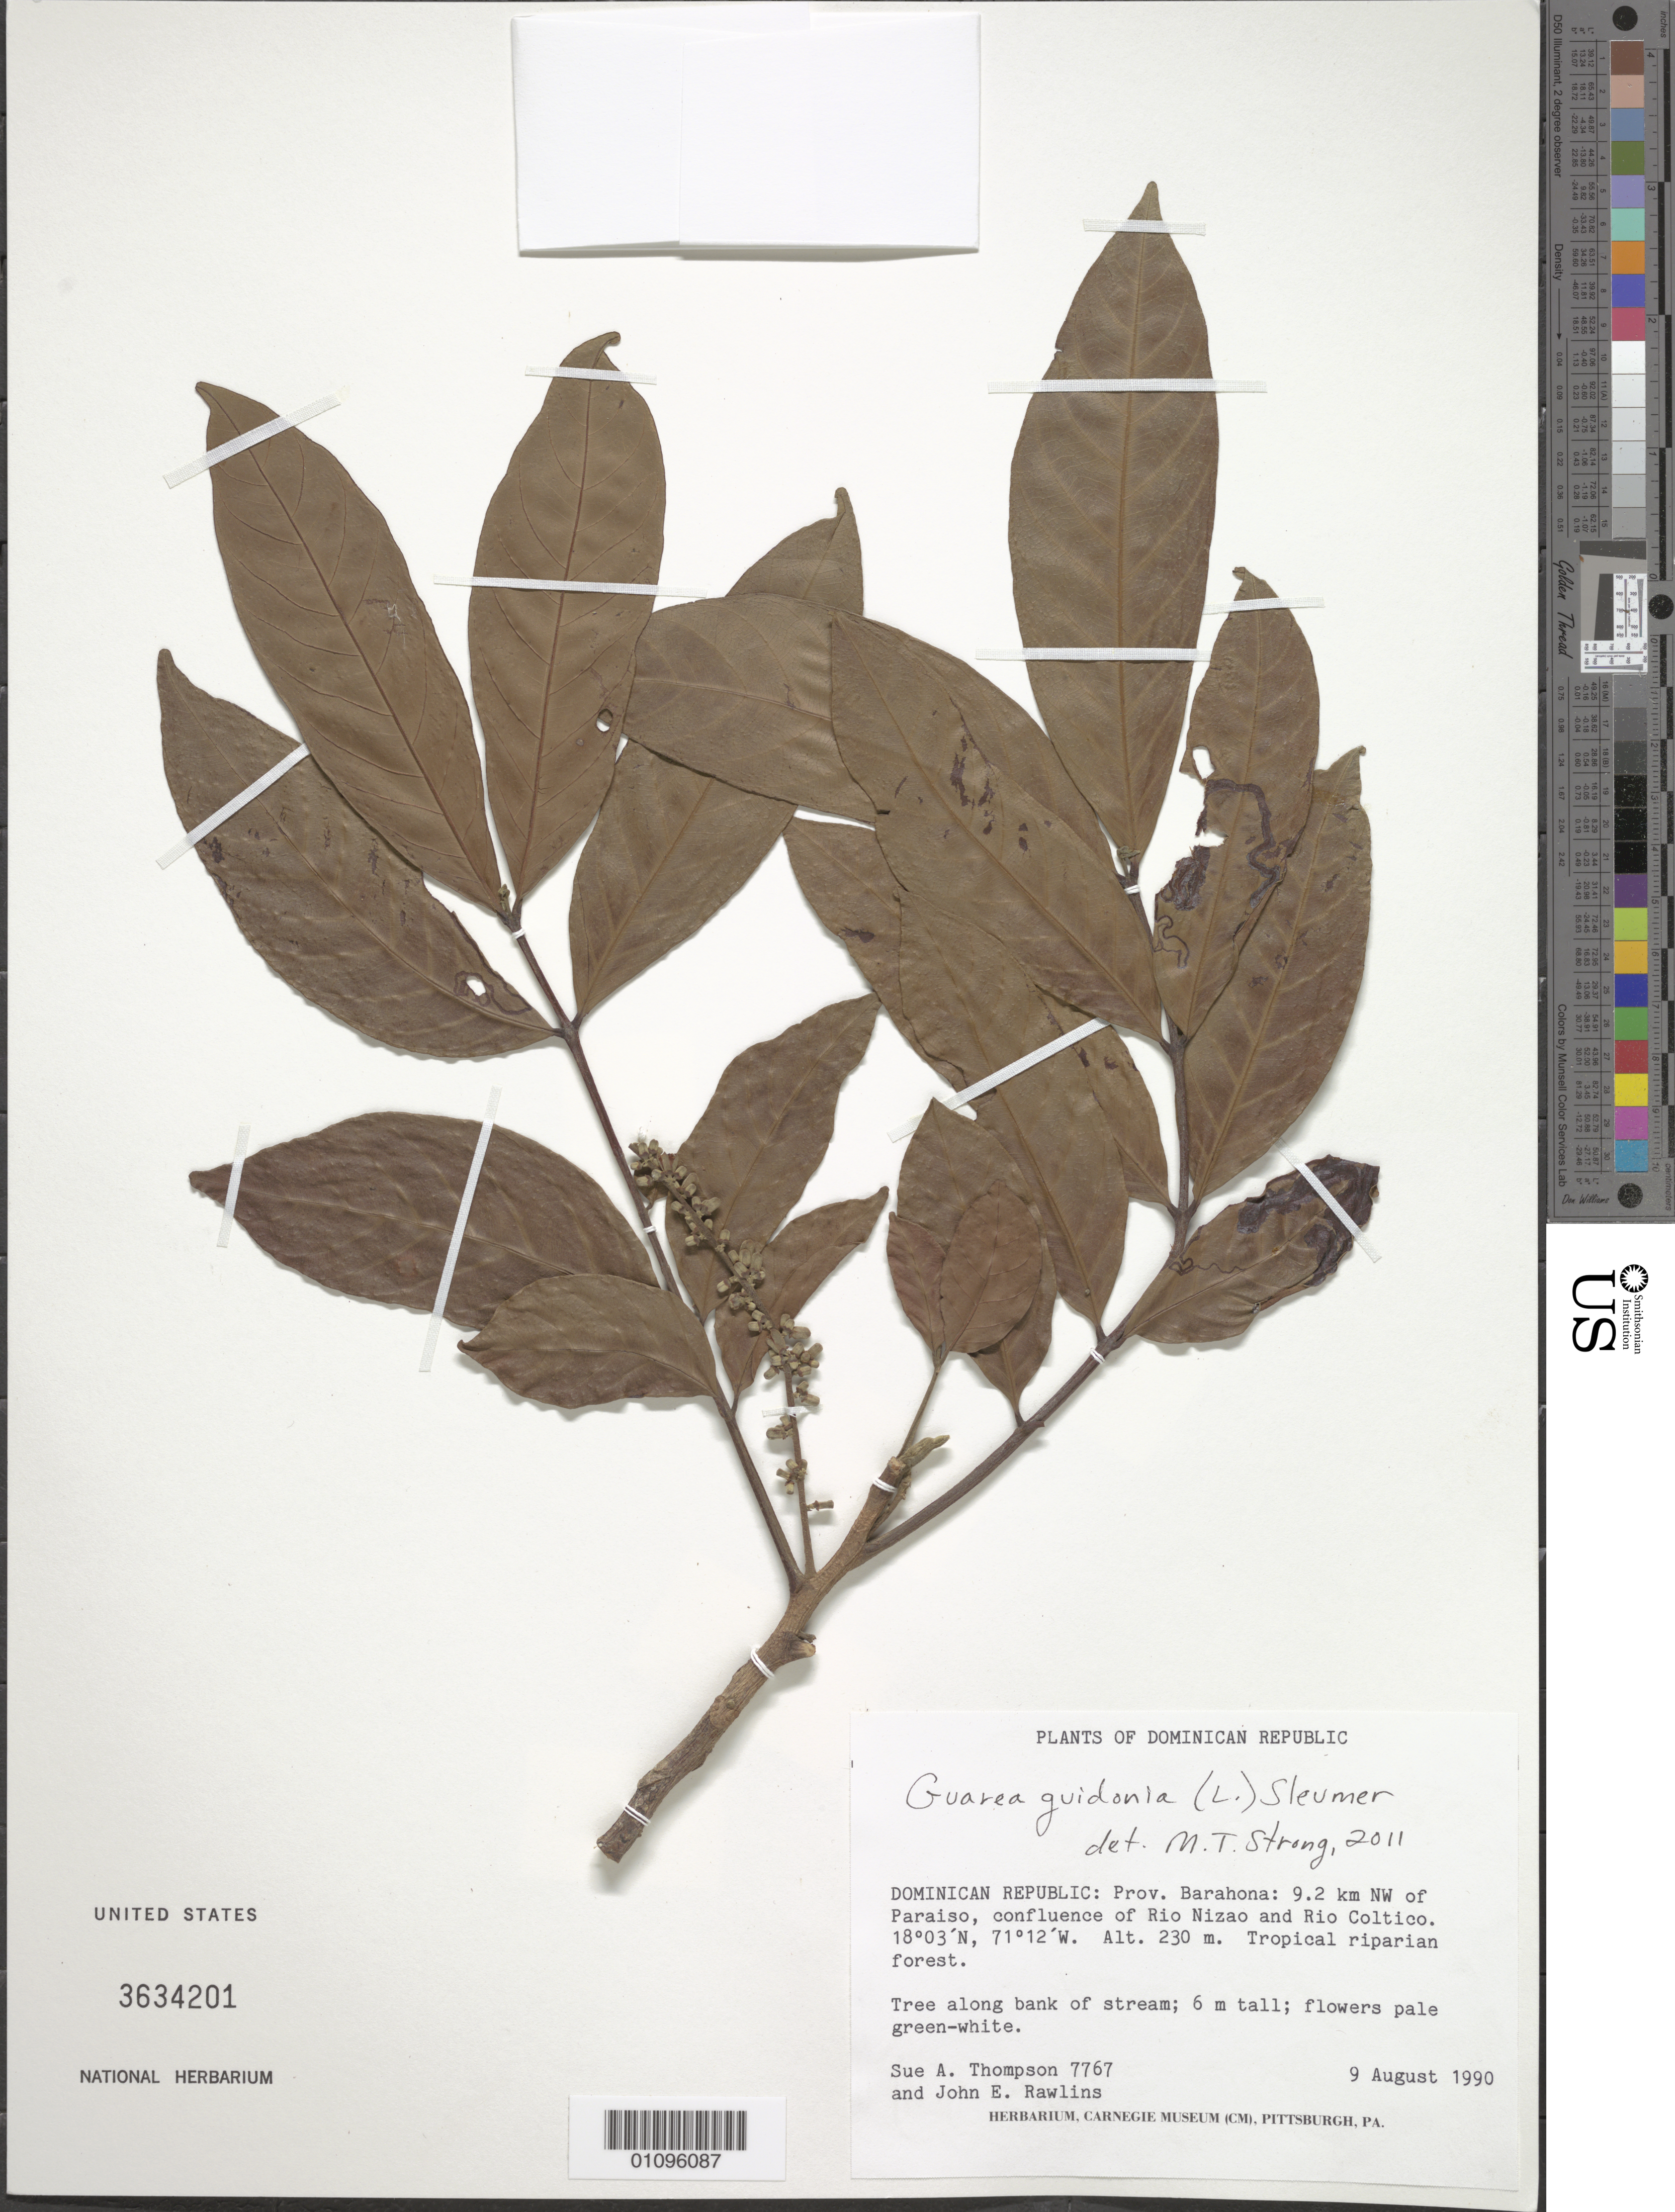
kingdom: Plantae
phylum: Tracheophyta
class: Magnoliopsida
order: Sapindales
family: Meliaceae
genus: Guarea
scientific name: Guarea guidonia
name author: (L.) Sleumer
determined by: Strong, M. T., (US), Smithsonian Institution - National Museum of Natural History (UNITED STATES)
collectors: S. A. Thompson & J. Rawlins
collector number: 7767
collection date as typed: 09 Aug 1990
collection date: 1990-08-09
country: Dominican Republic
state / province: Barahona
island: Hispaniola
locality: Paraiso, 9.2 km NW; confluence of Rio Mizao and Rio Coltico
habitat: Tropical riparian forest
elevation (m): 230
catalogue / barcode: US 3634201